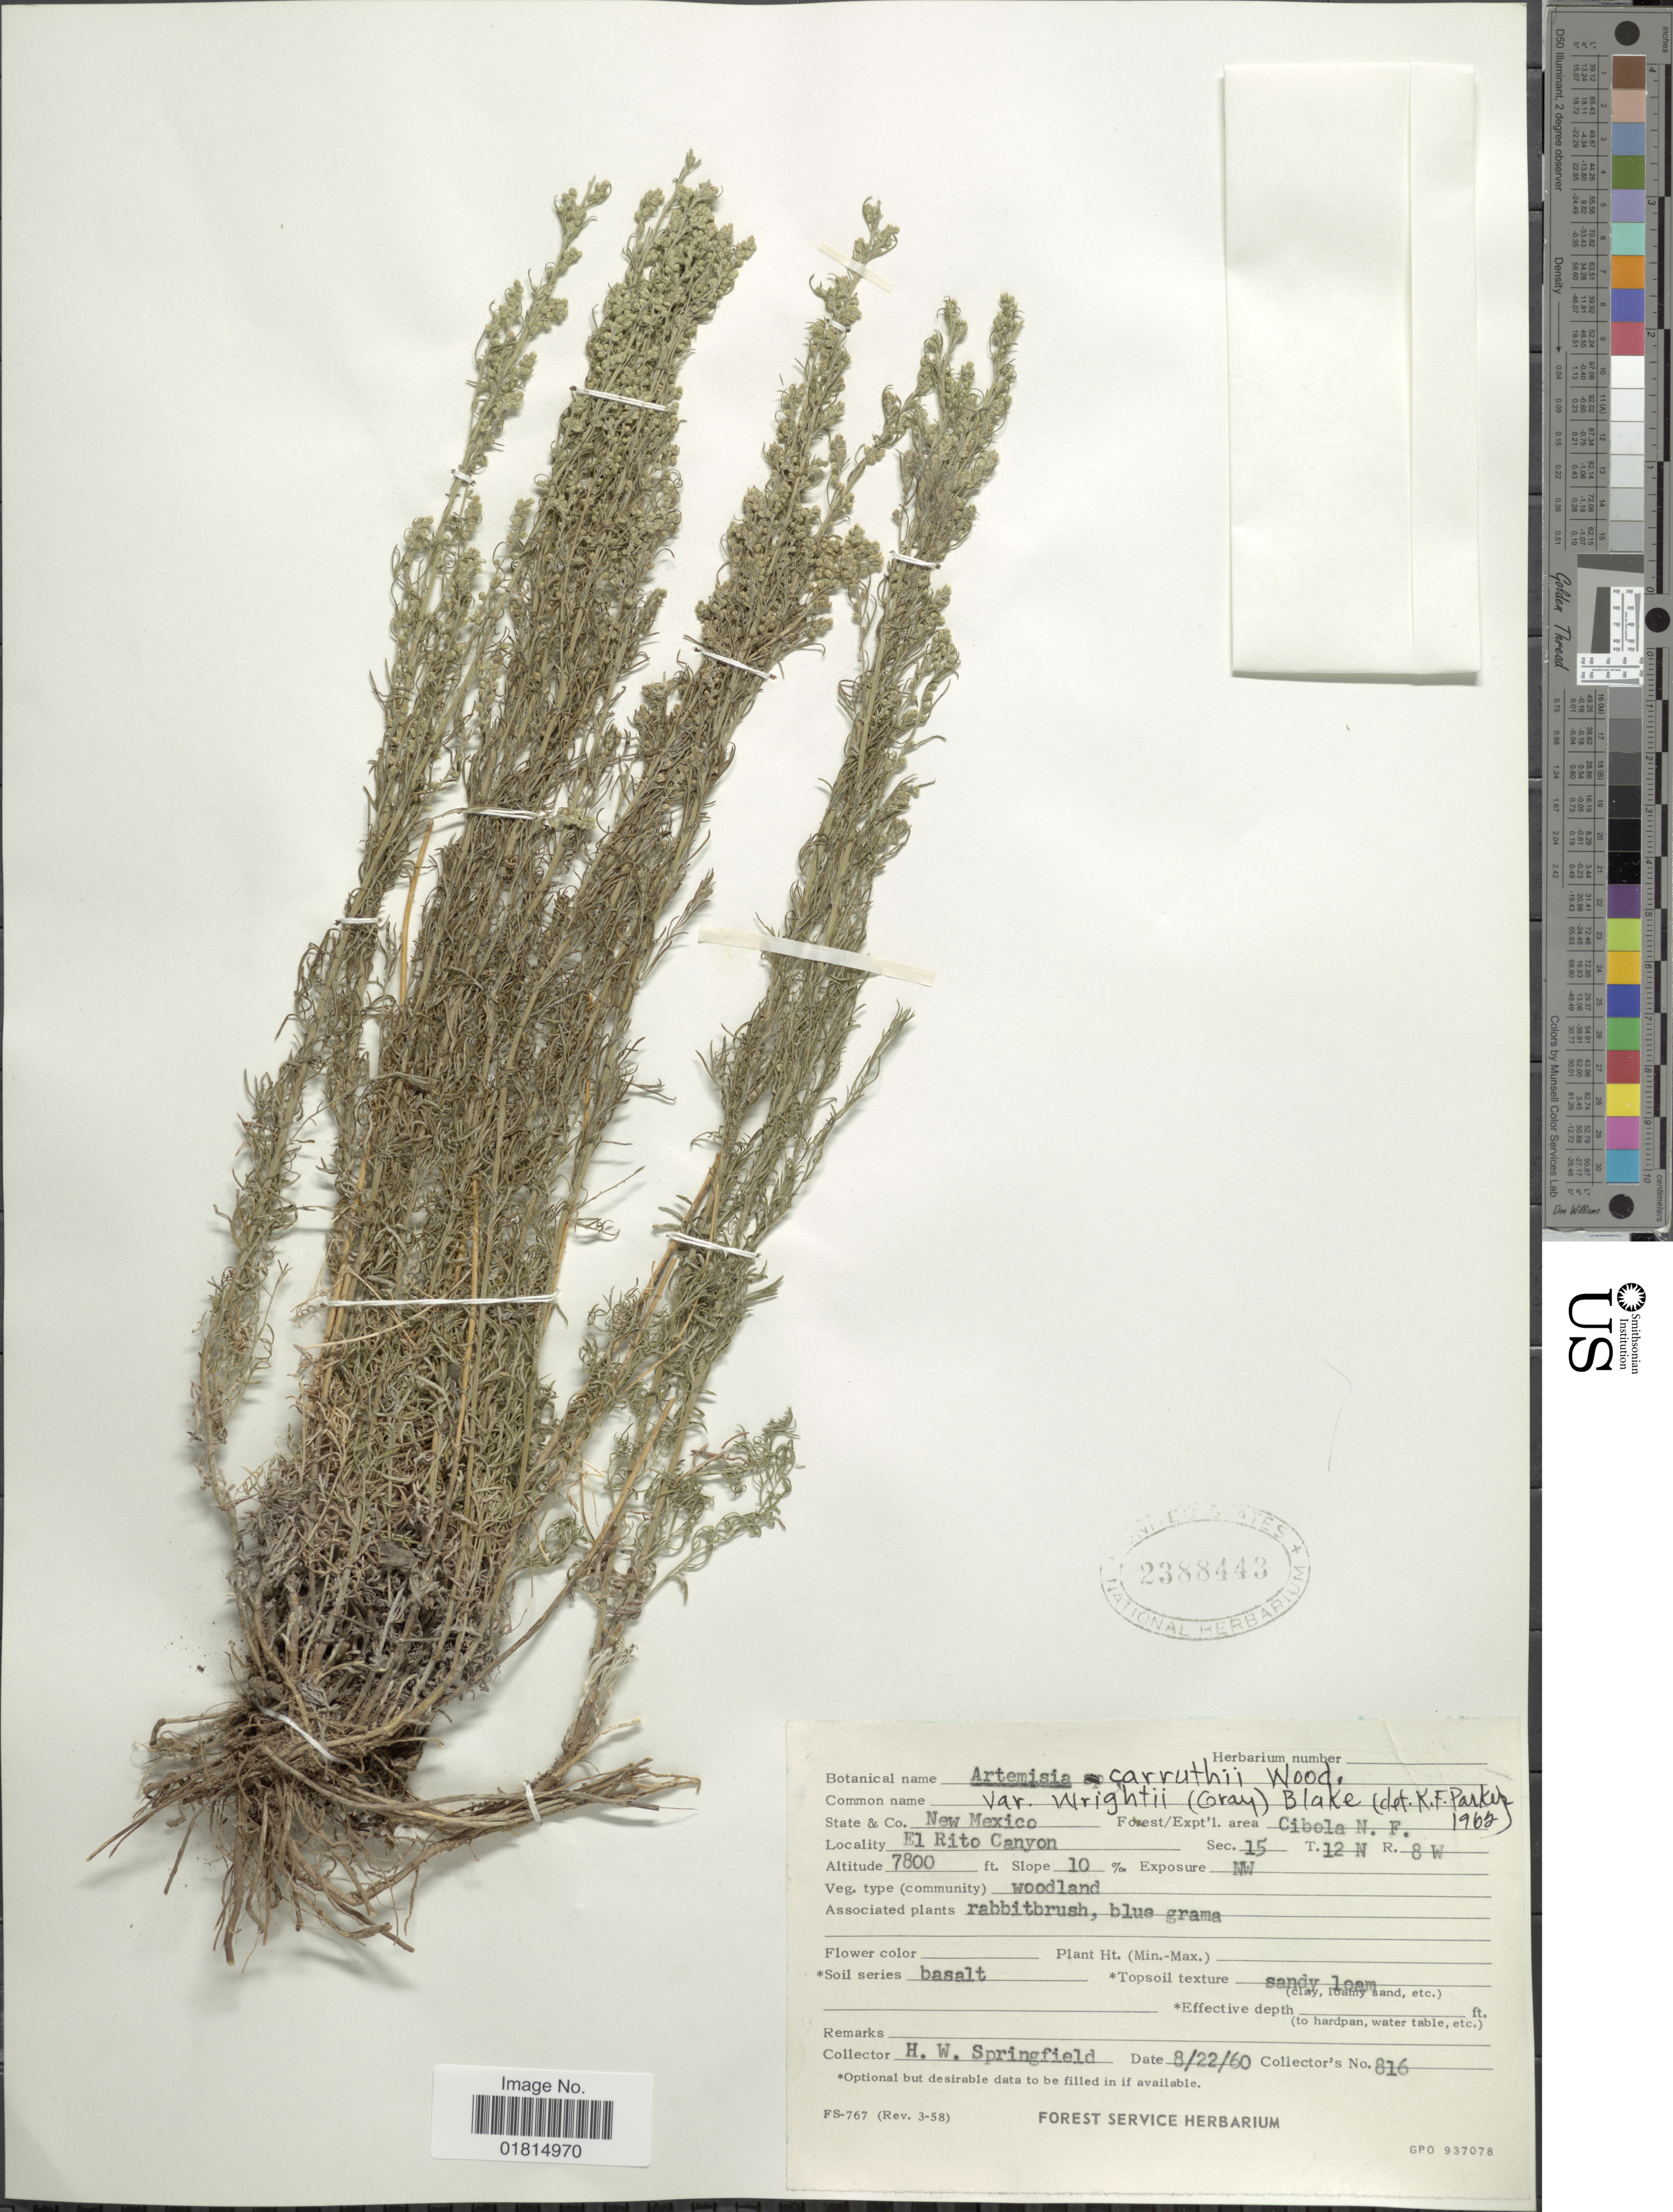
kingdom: Plantae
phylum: Tracheophyta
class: Magnoliopsida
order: Asterales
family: Asteraceae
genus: Artemisia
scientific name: Artemisia carruthii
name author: Alph. Wood ex Carruth.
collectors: H. Springfield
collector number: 816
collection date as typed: Transcribed d/m/y: 22/8/60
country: United States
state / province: New Mexico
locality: New Mexico. Cibola N.F. El Rito Canyon. Sec. 15. T. 12 N. R. 8 W.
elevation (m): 2377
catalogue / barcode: US 2388443